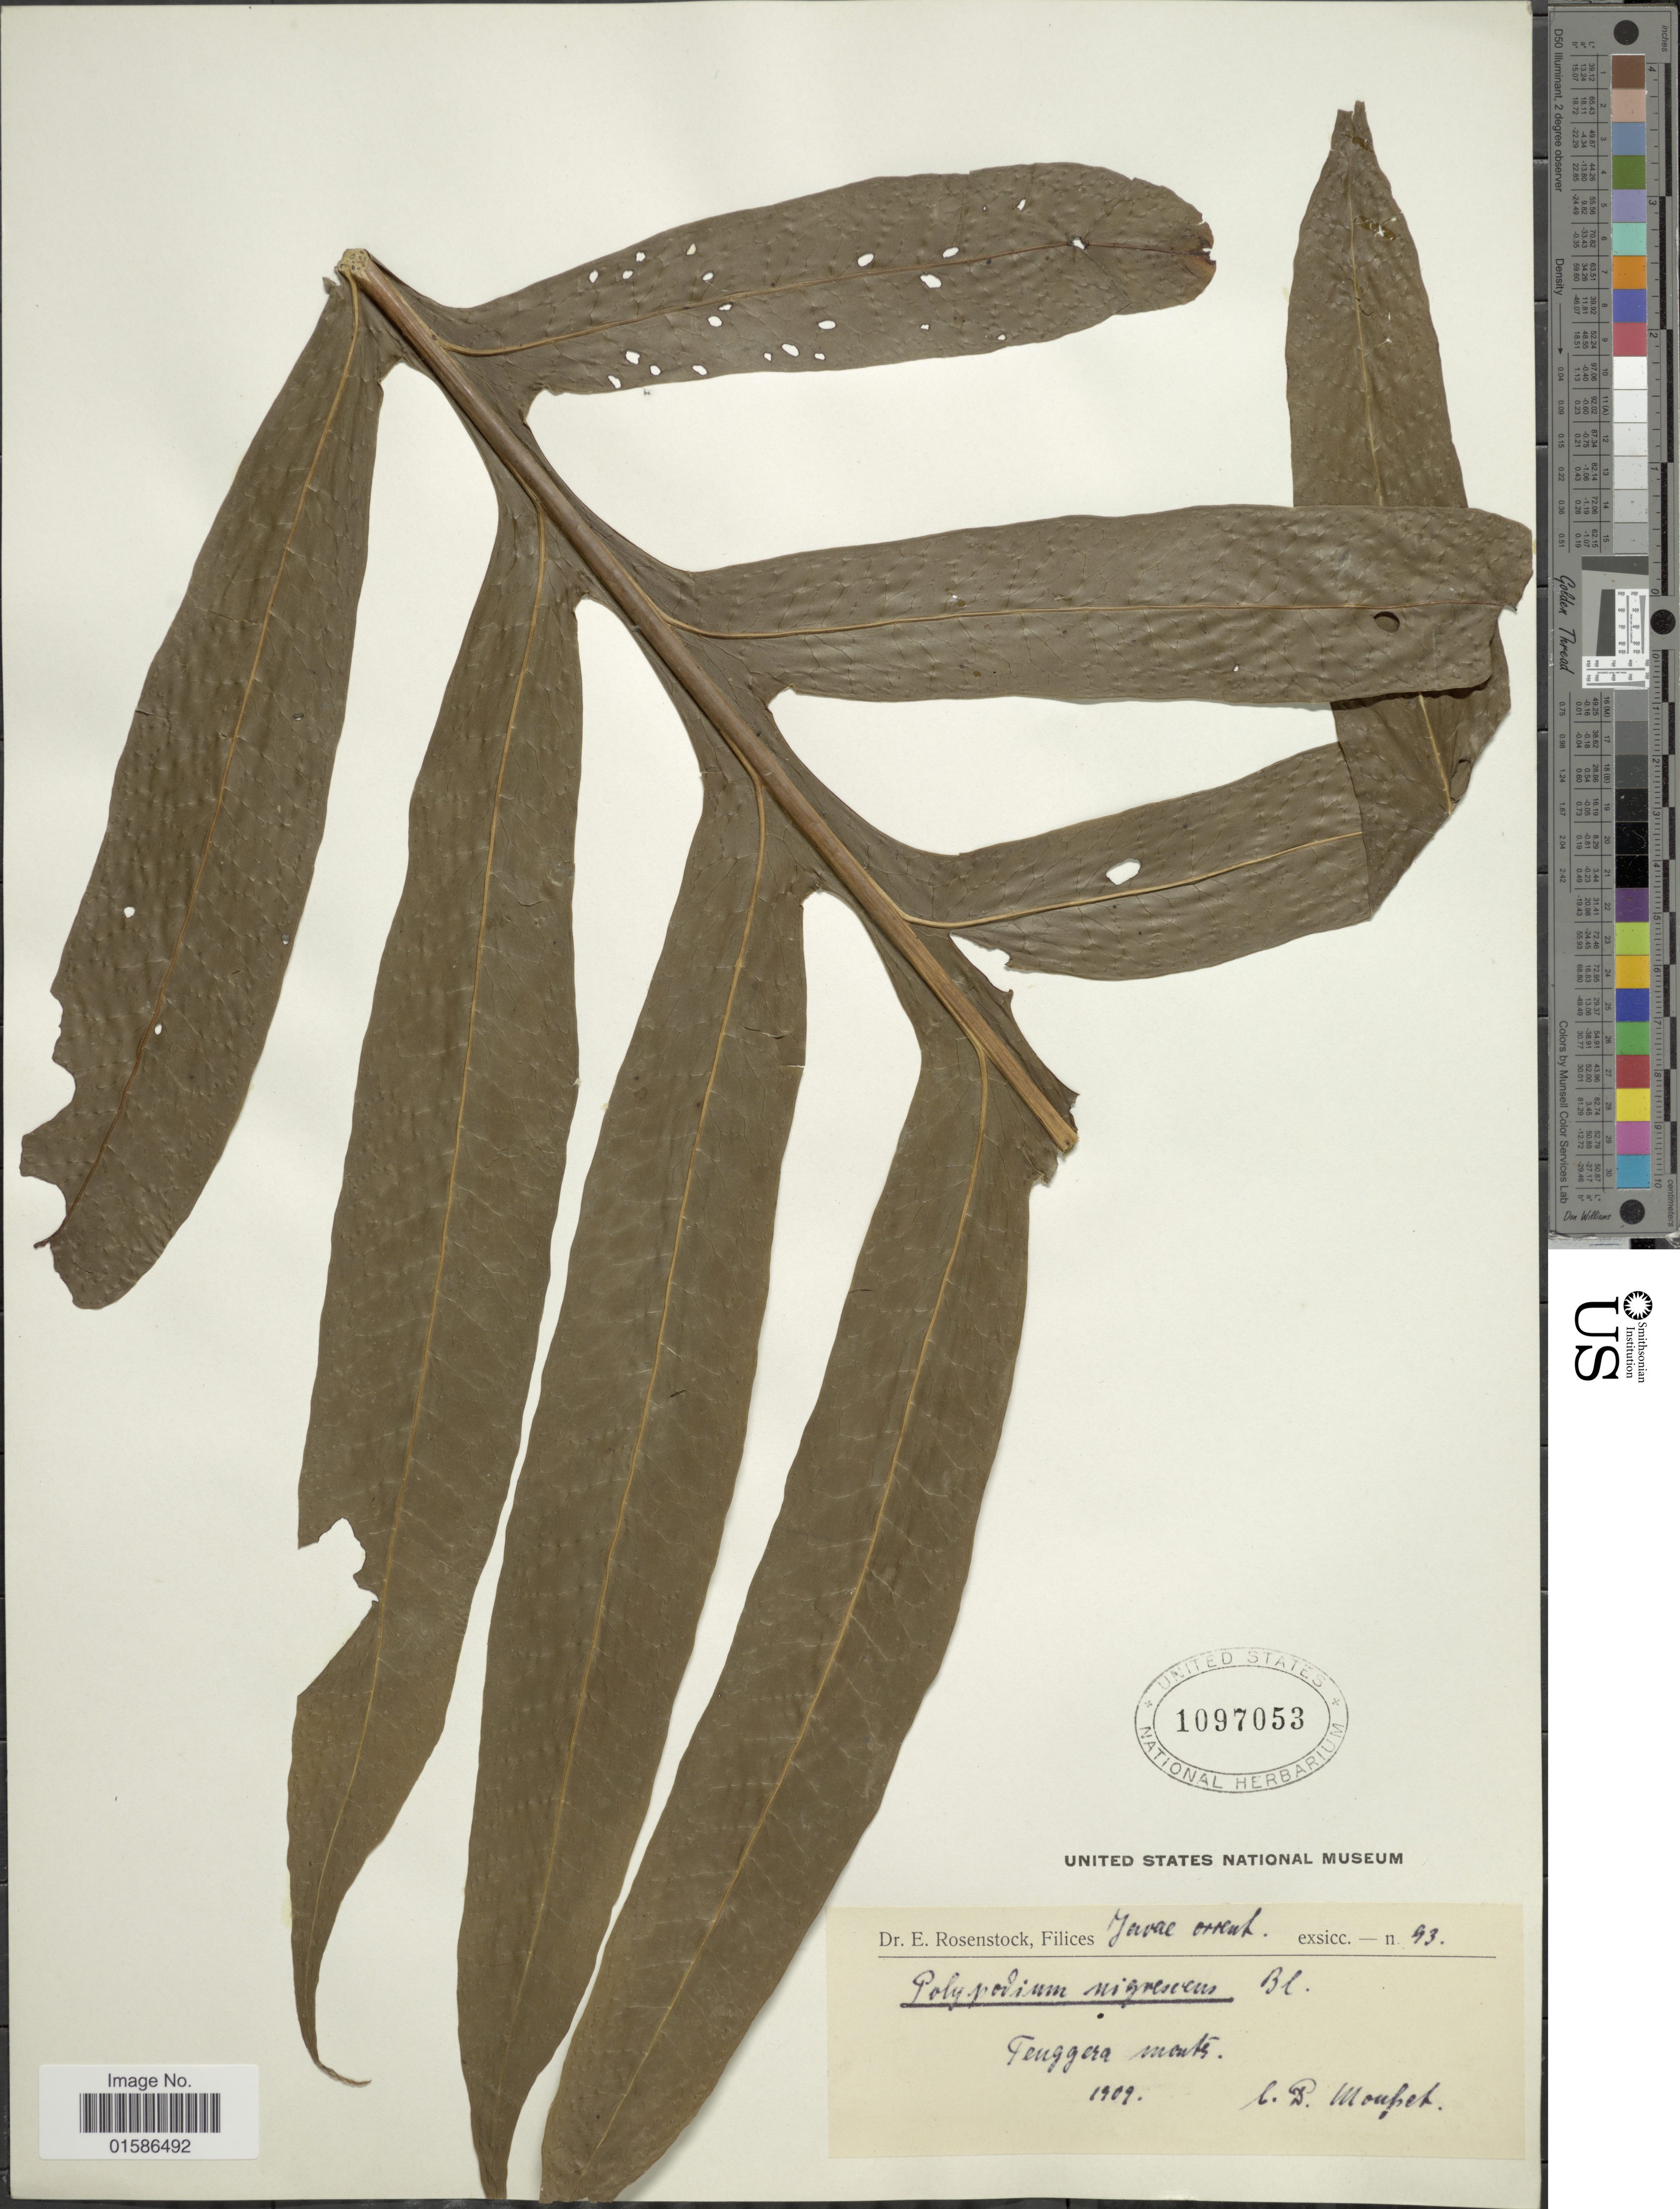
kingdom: Plantae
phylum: Tracheophyta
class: Polypodiopsida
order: Polypodiales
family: Polypodiaceae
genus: Microsorum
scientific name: Microsorum membranifolium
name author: (R. Br.) Ching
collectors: G. Moupet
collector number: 93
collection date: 1909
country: Indonesia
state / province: Java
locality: Javae orient, Tengger montes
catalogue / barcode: US 1097053